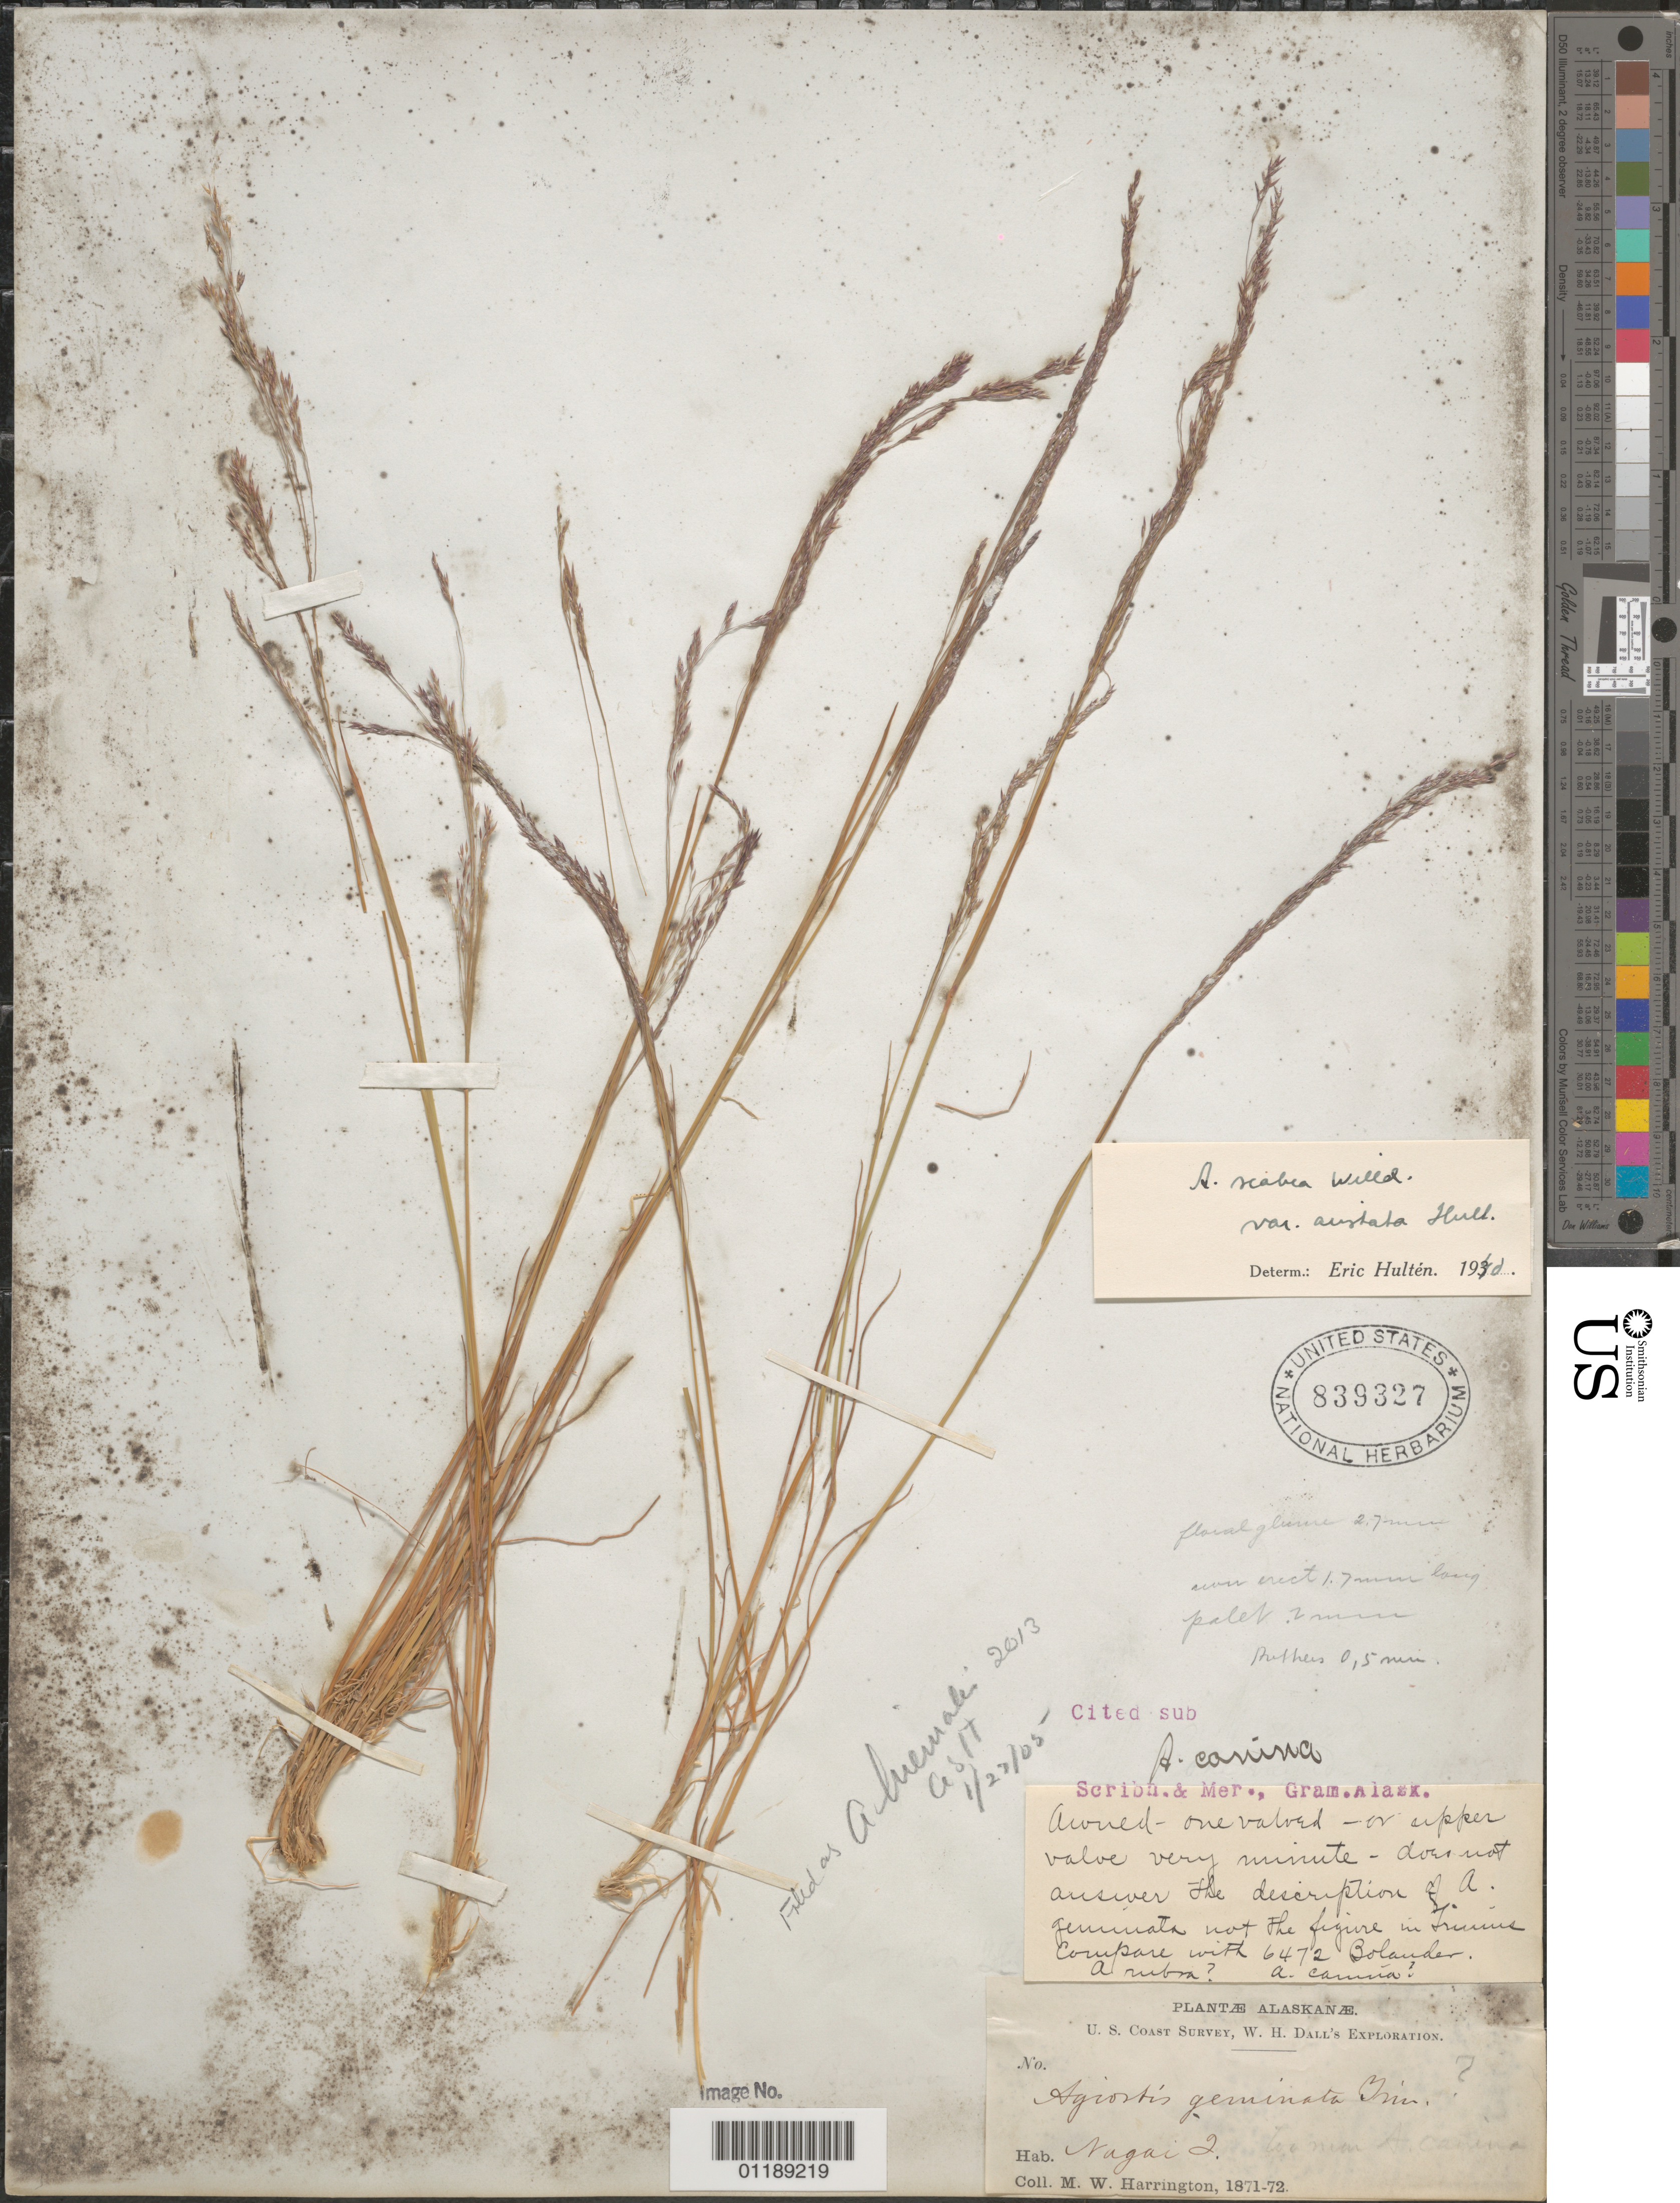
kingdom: Plantae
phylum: Tracheophyta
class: Liliopsida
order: Poales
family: Poaceae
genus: Agrostis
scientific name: Agrostis hiemalis (Walter) Britton et al., orth. var.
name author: (Walter) Britton et al.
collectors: M. W. Harrington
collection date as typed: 1871 to -- --- 1872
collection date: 1871/1872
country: United States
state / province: Alaska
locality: Nagai Is.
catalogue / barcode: US 839327